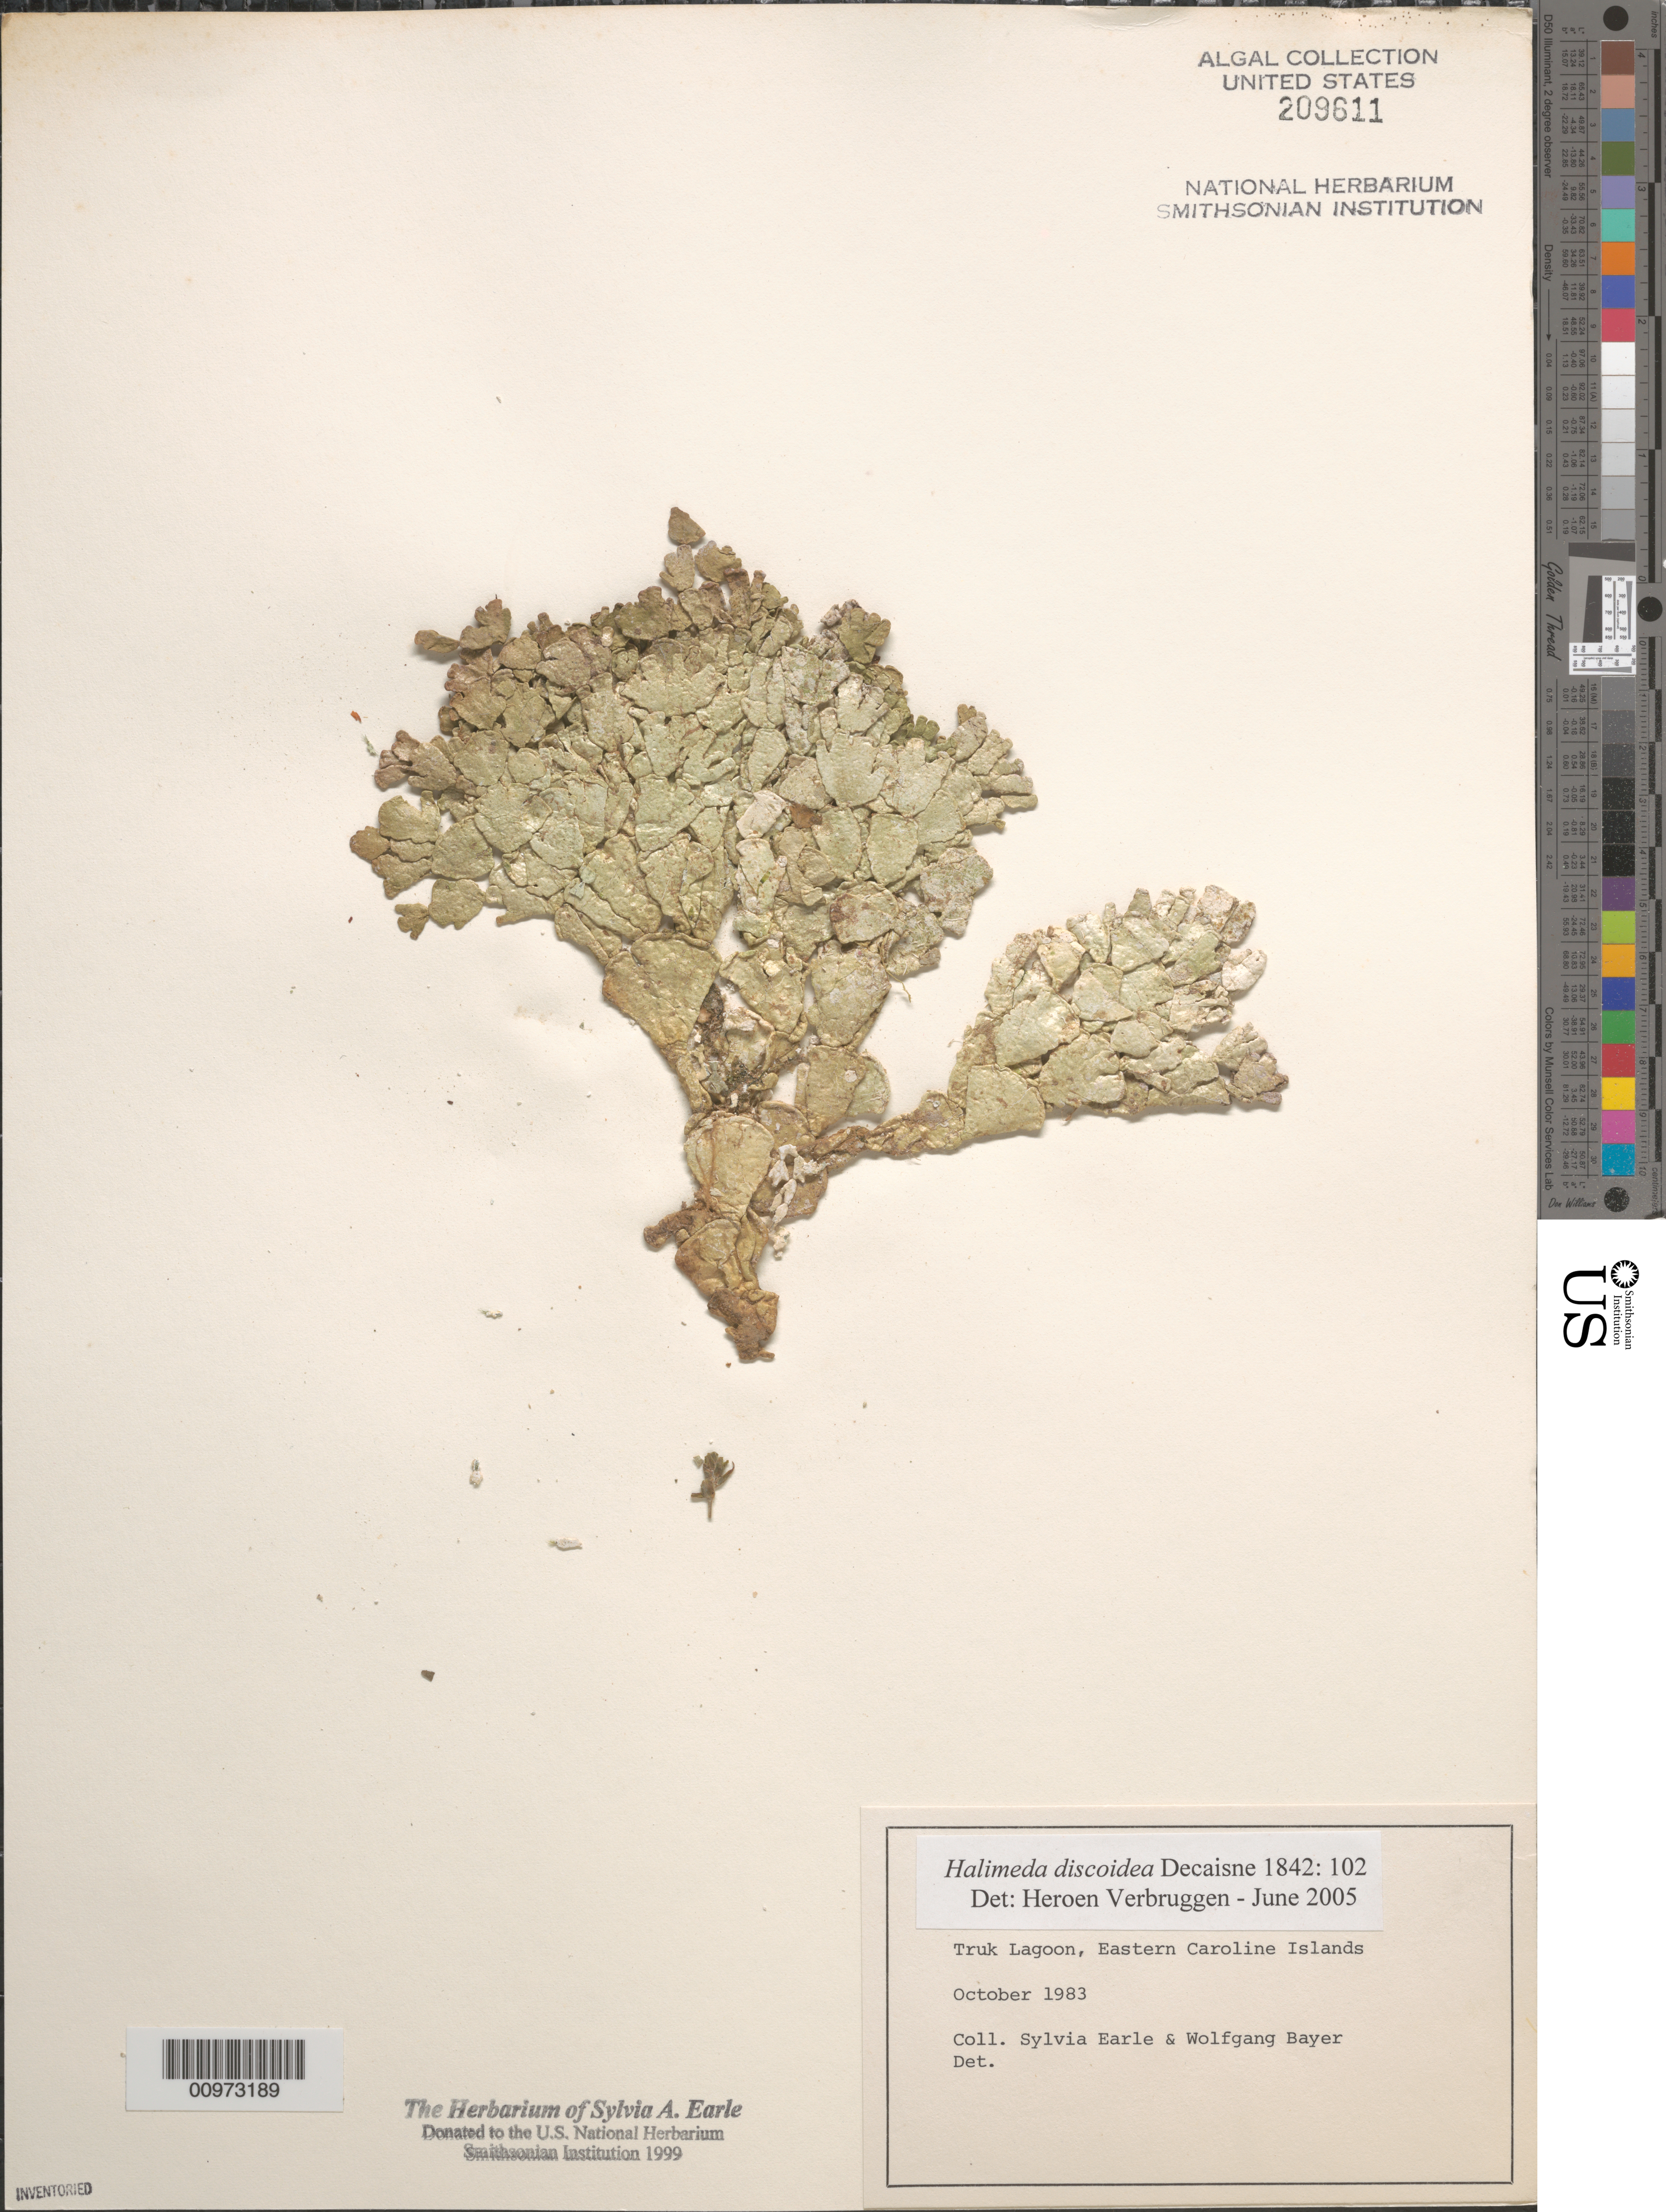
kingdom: Plantae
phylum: Chlorophyta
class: Ulvophyceae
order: Bryopsidales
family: Halimedaceae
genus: Halimeda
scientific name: Halimeda discoidea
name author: Decne.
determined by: Verbruggen, H.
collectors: S. A. Earle & W. Bayer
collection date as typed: Oct 1983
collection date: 1983-10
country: Micronesia, Federated States of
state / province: Truk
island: Truk (Chuuk) Is.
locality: Chuuk Lagoon [Truk Lagoon]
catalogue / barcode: US 209611